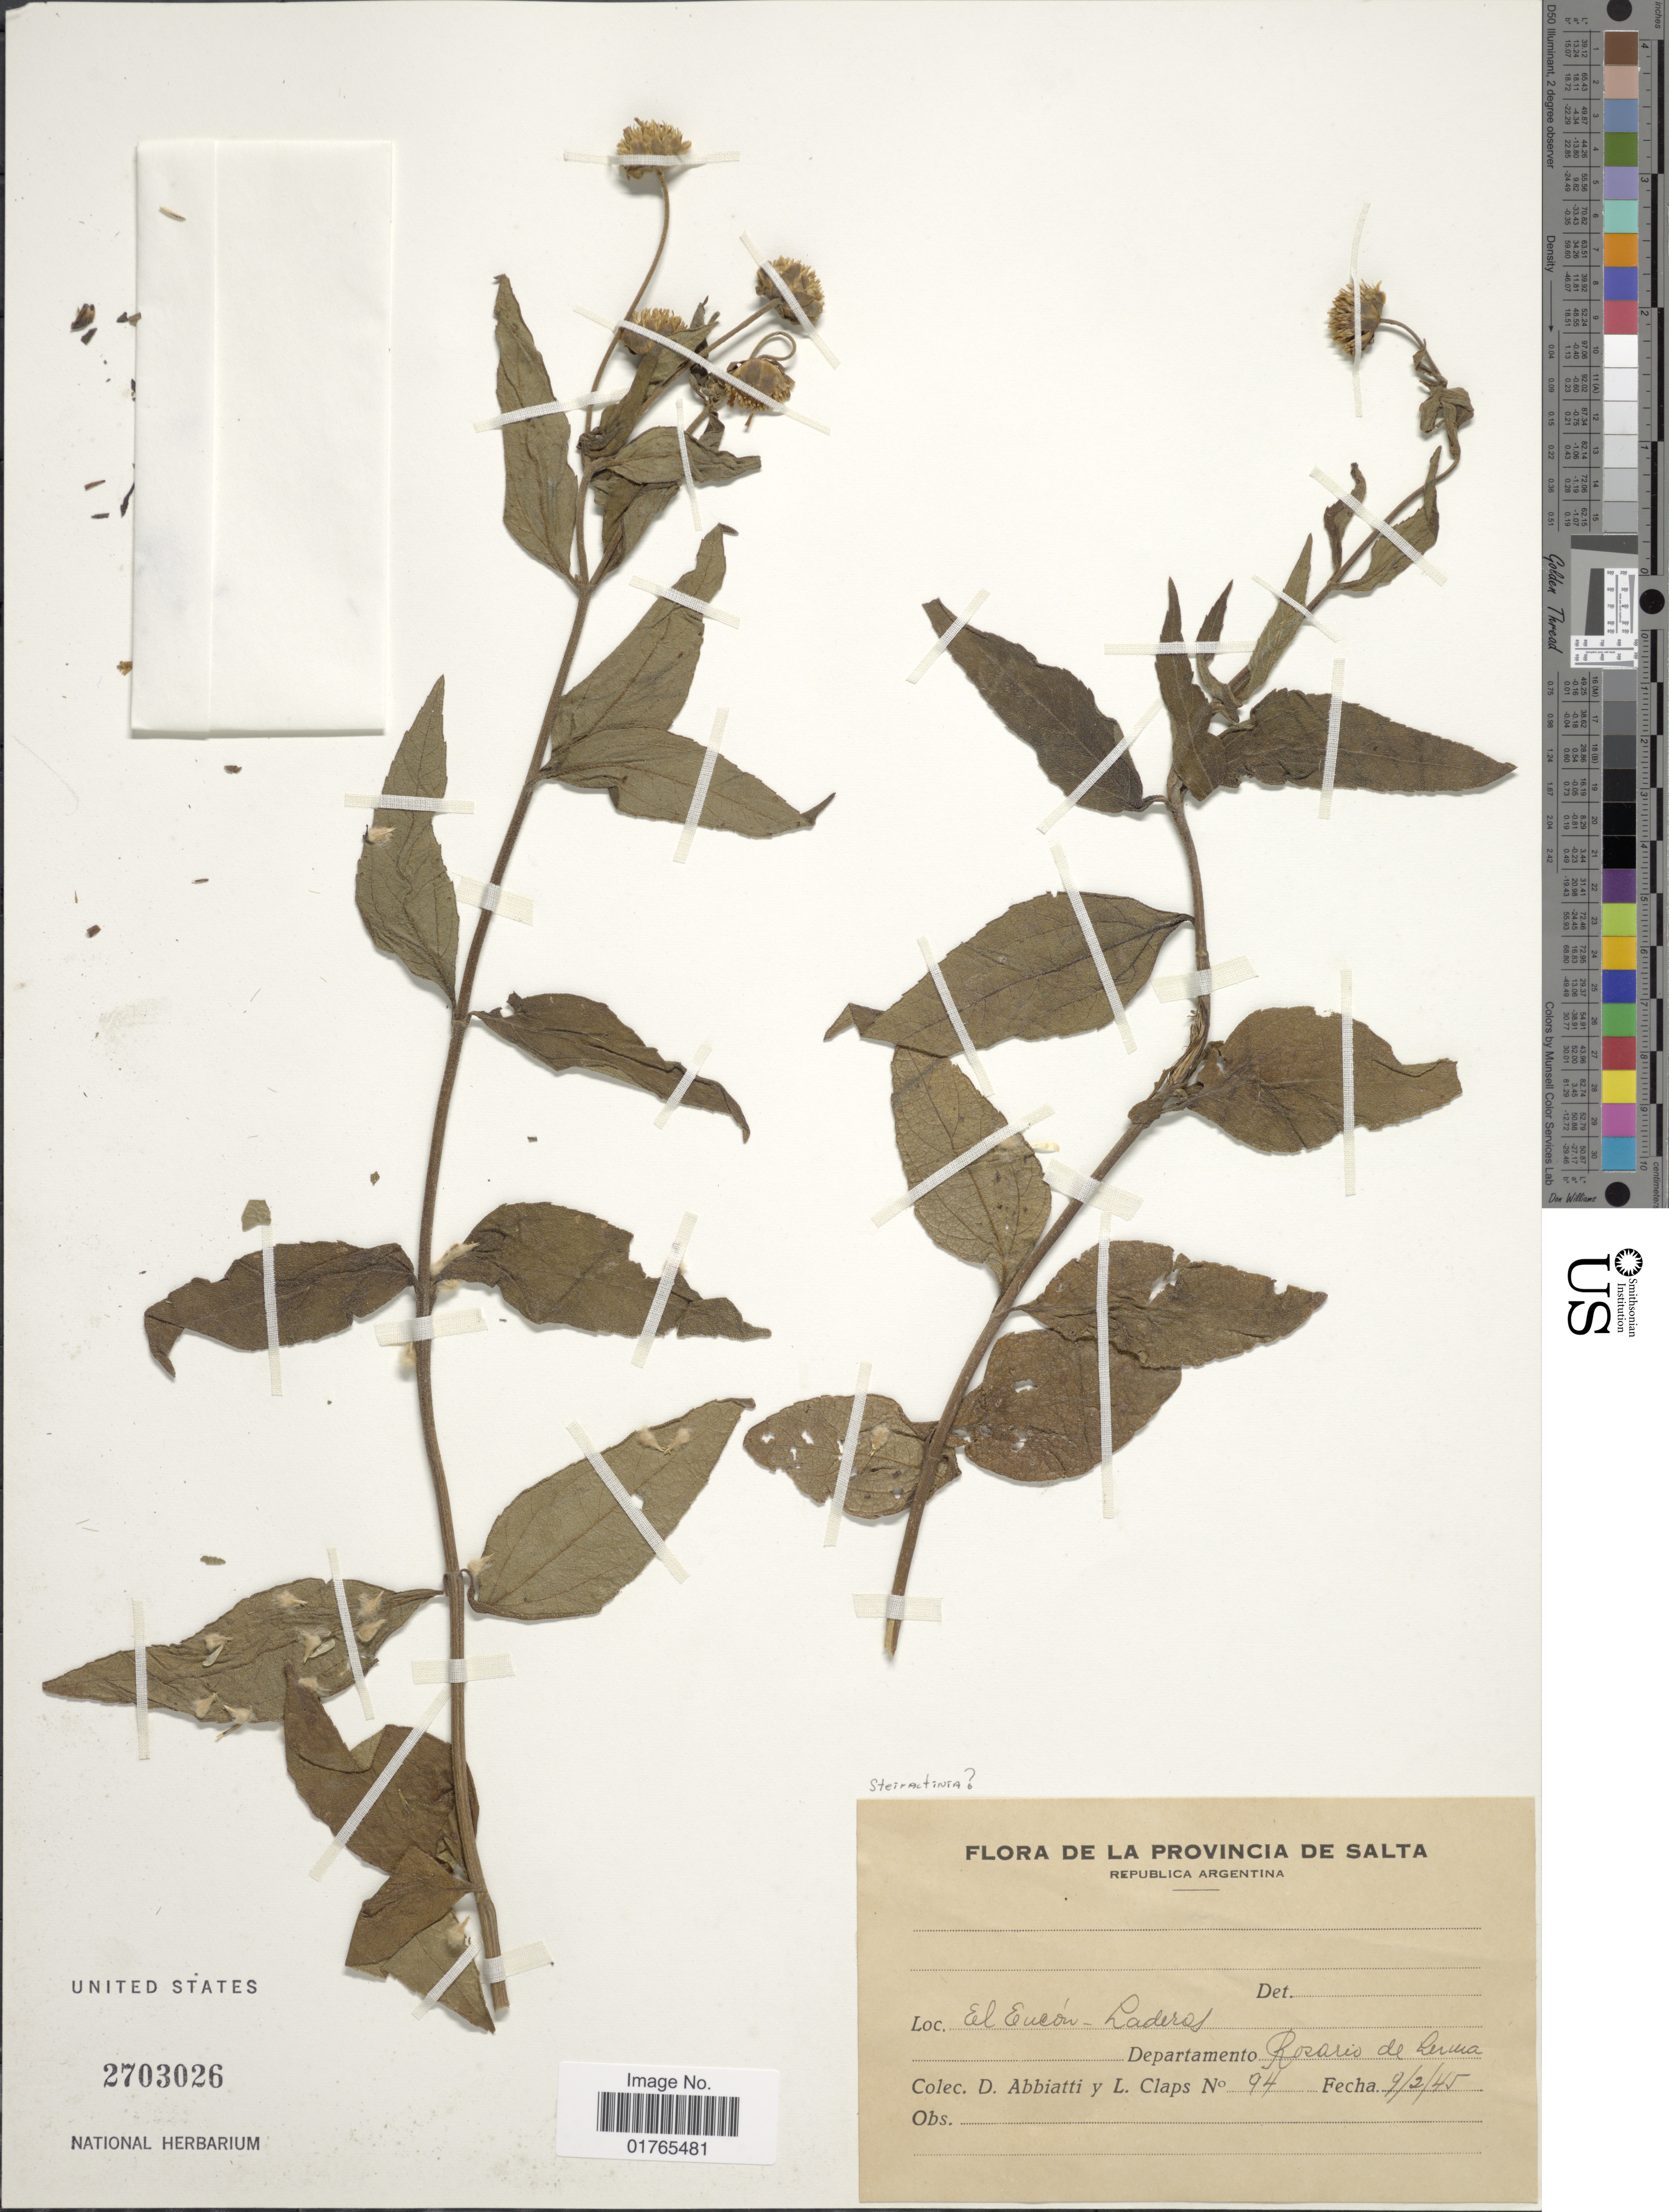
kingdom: Plantae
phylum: Tracheophyta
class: Magnoliopsida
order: Asterales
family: Asteraceae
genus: Aspilia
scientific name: Aspilia aurantiaca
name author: Griseb.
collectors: D. Abbiatti & L. Claps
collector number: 94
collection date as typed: Transcribed d/m/y: 9/2/45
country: Argentina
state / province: Salta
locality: El Eucón-Laderos, departamento Rosario de Lerma.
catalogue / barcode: US 2703026